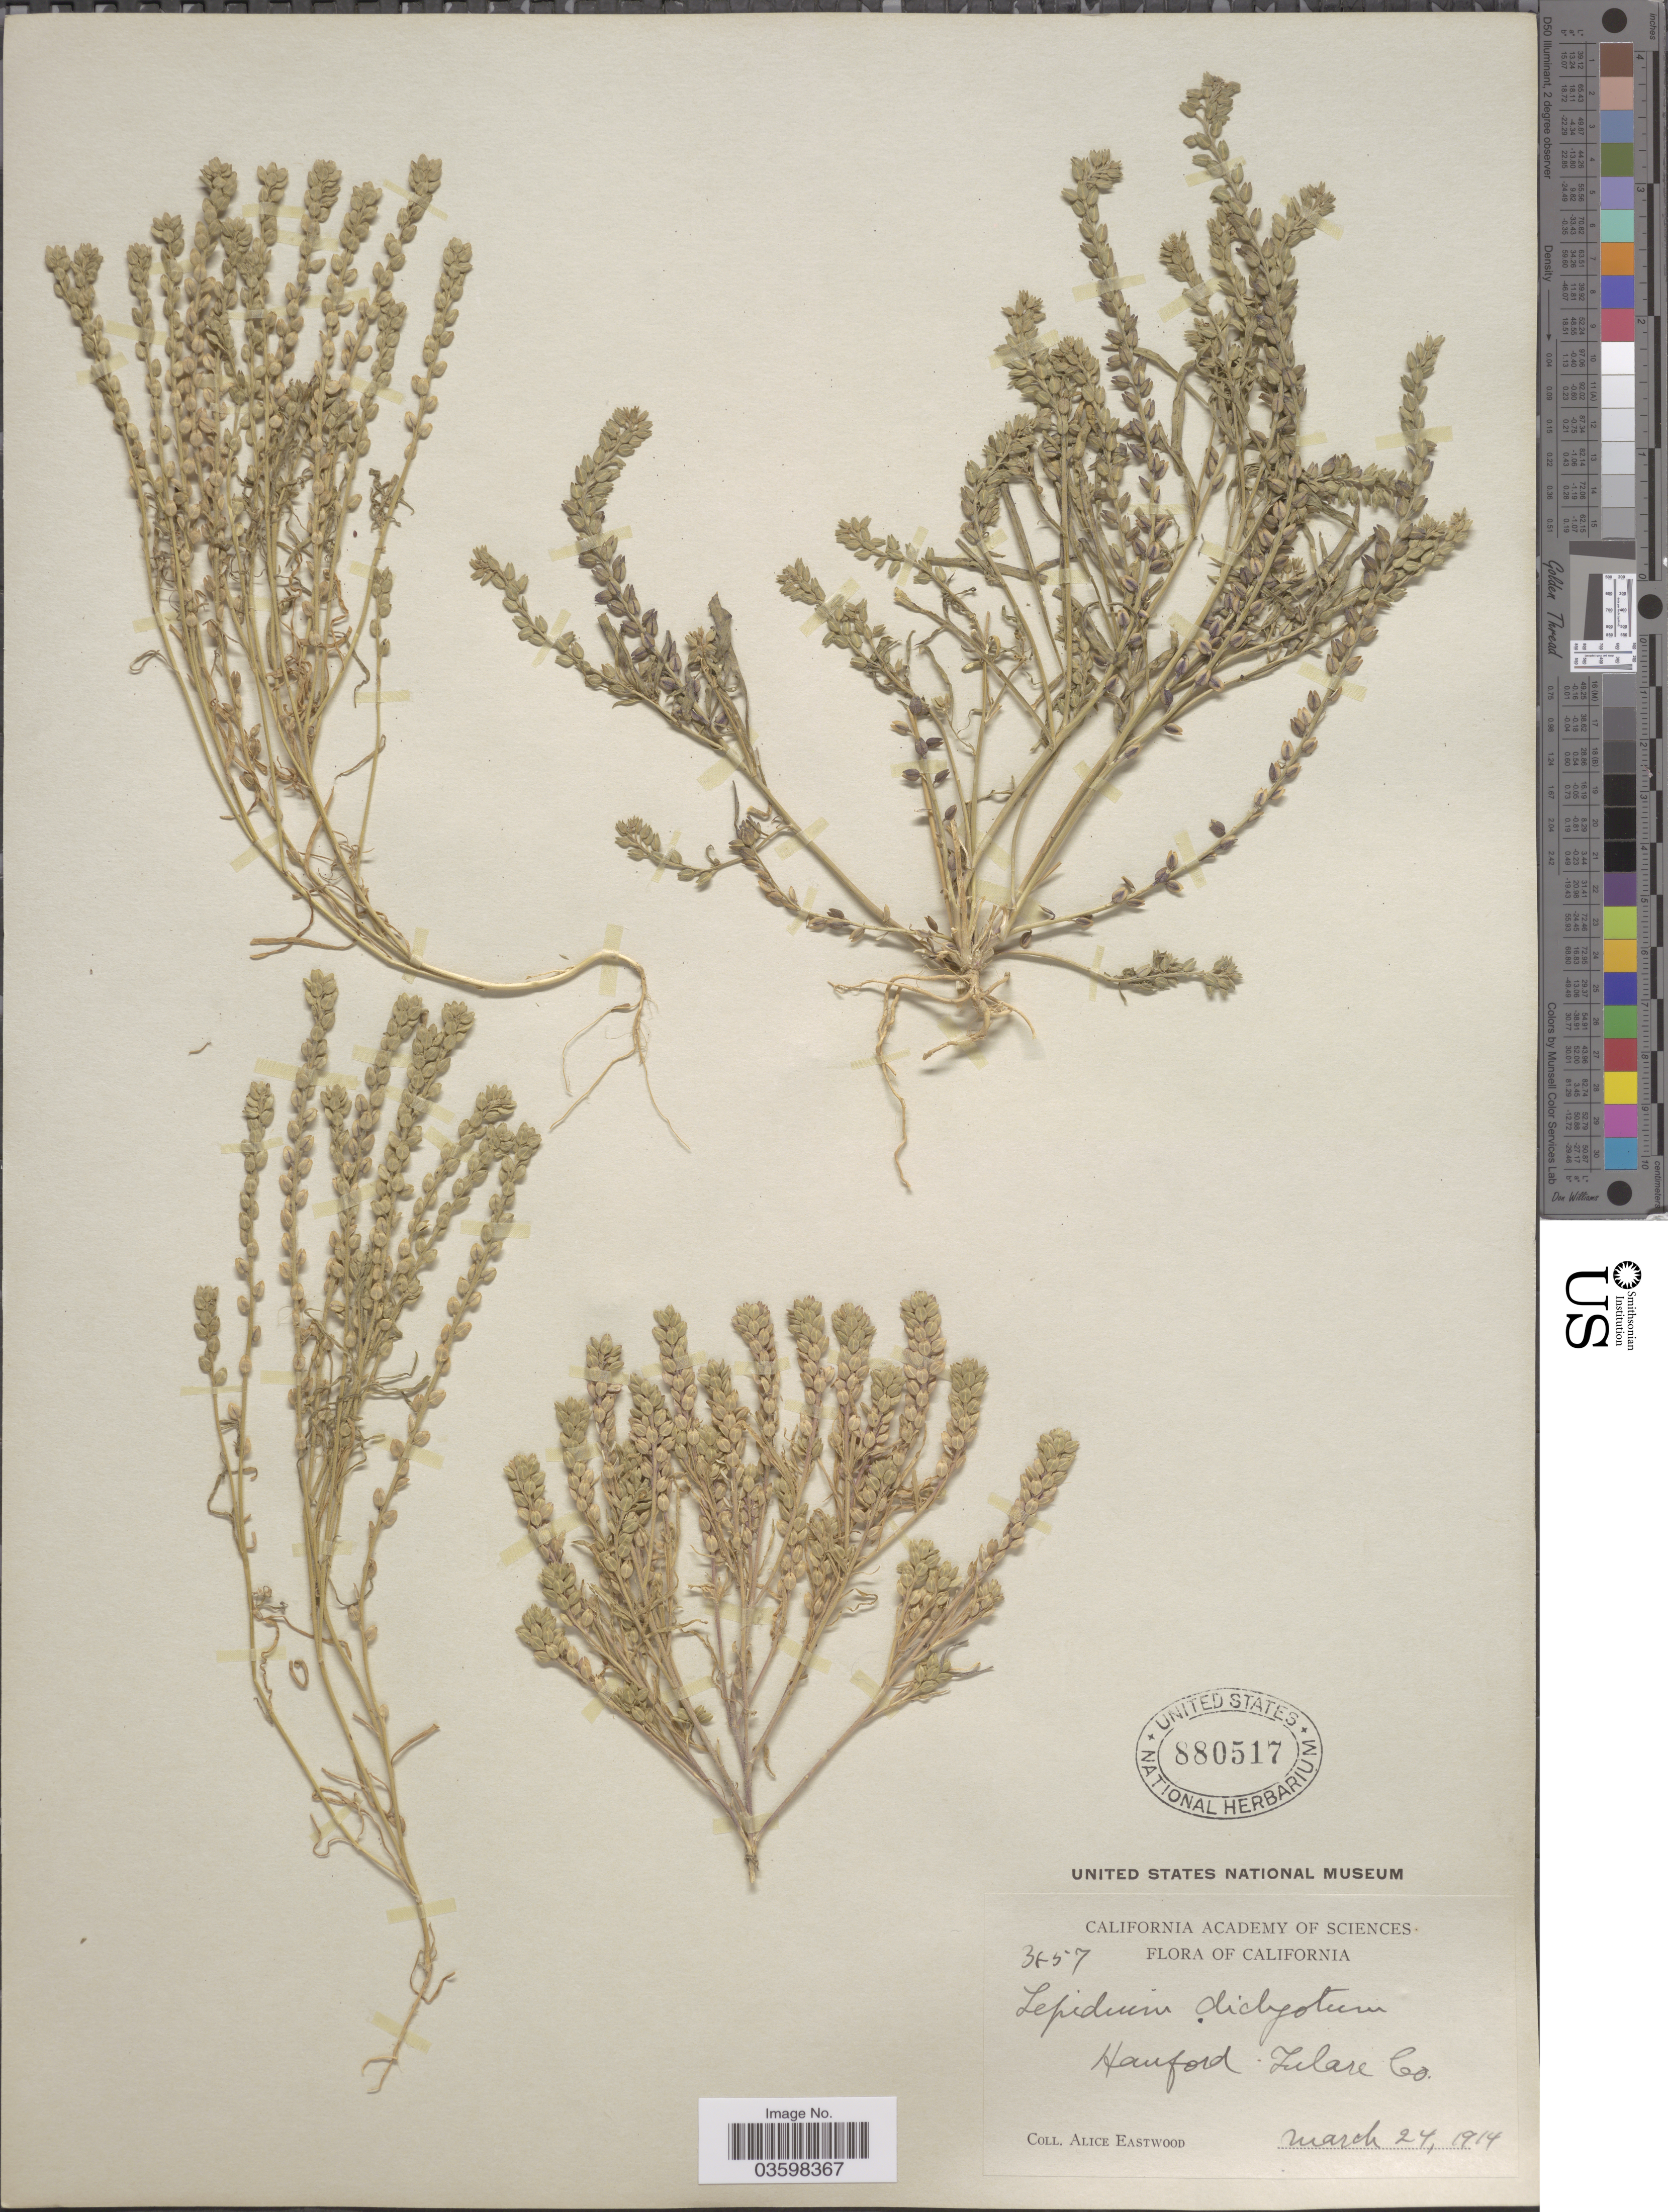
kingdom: Plantae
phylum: Tracheophyta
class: Magnoliopsida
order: Brassicales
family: Brassicaceae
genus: Lepidium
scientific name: Lepidium dictyotum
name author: A. Gray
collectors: A. Eastwood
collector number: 3857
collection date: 1914-03-24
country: United States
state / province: California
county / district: Tulare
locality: Hanford, Tulare Co.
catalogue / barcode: US 880517